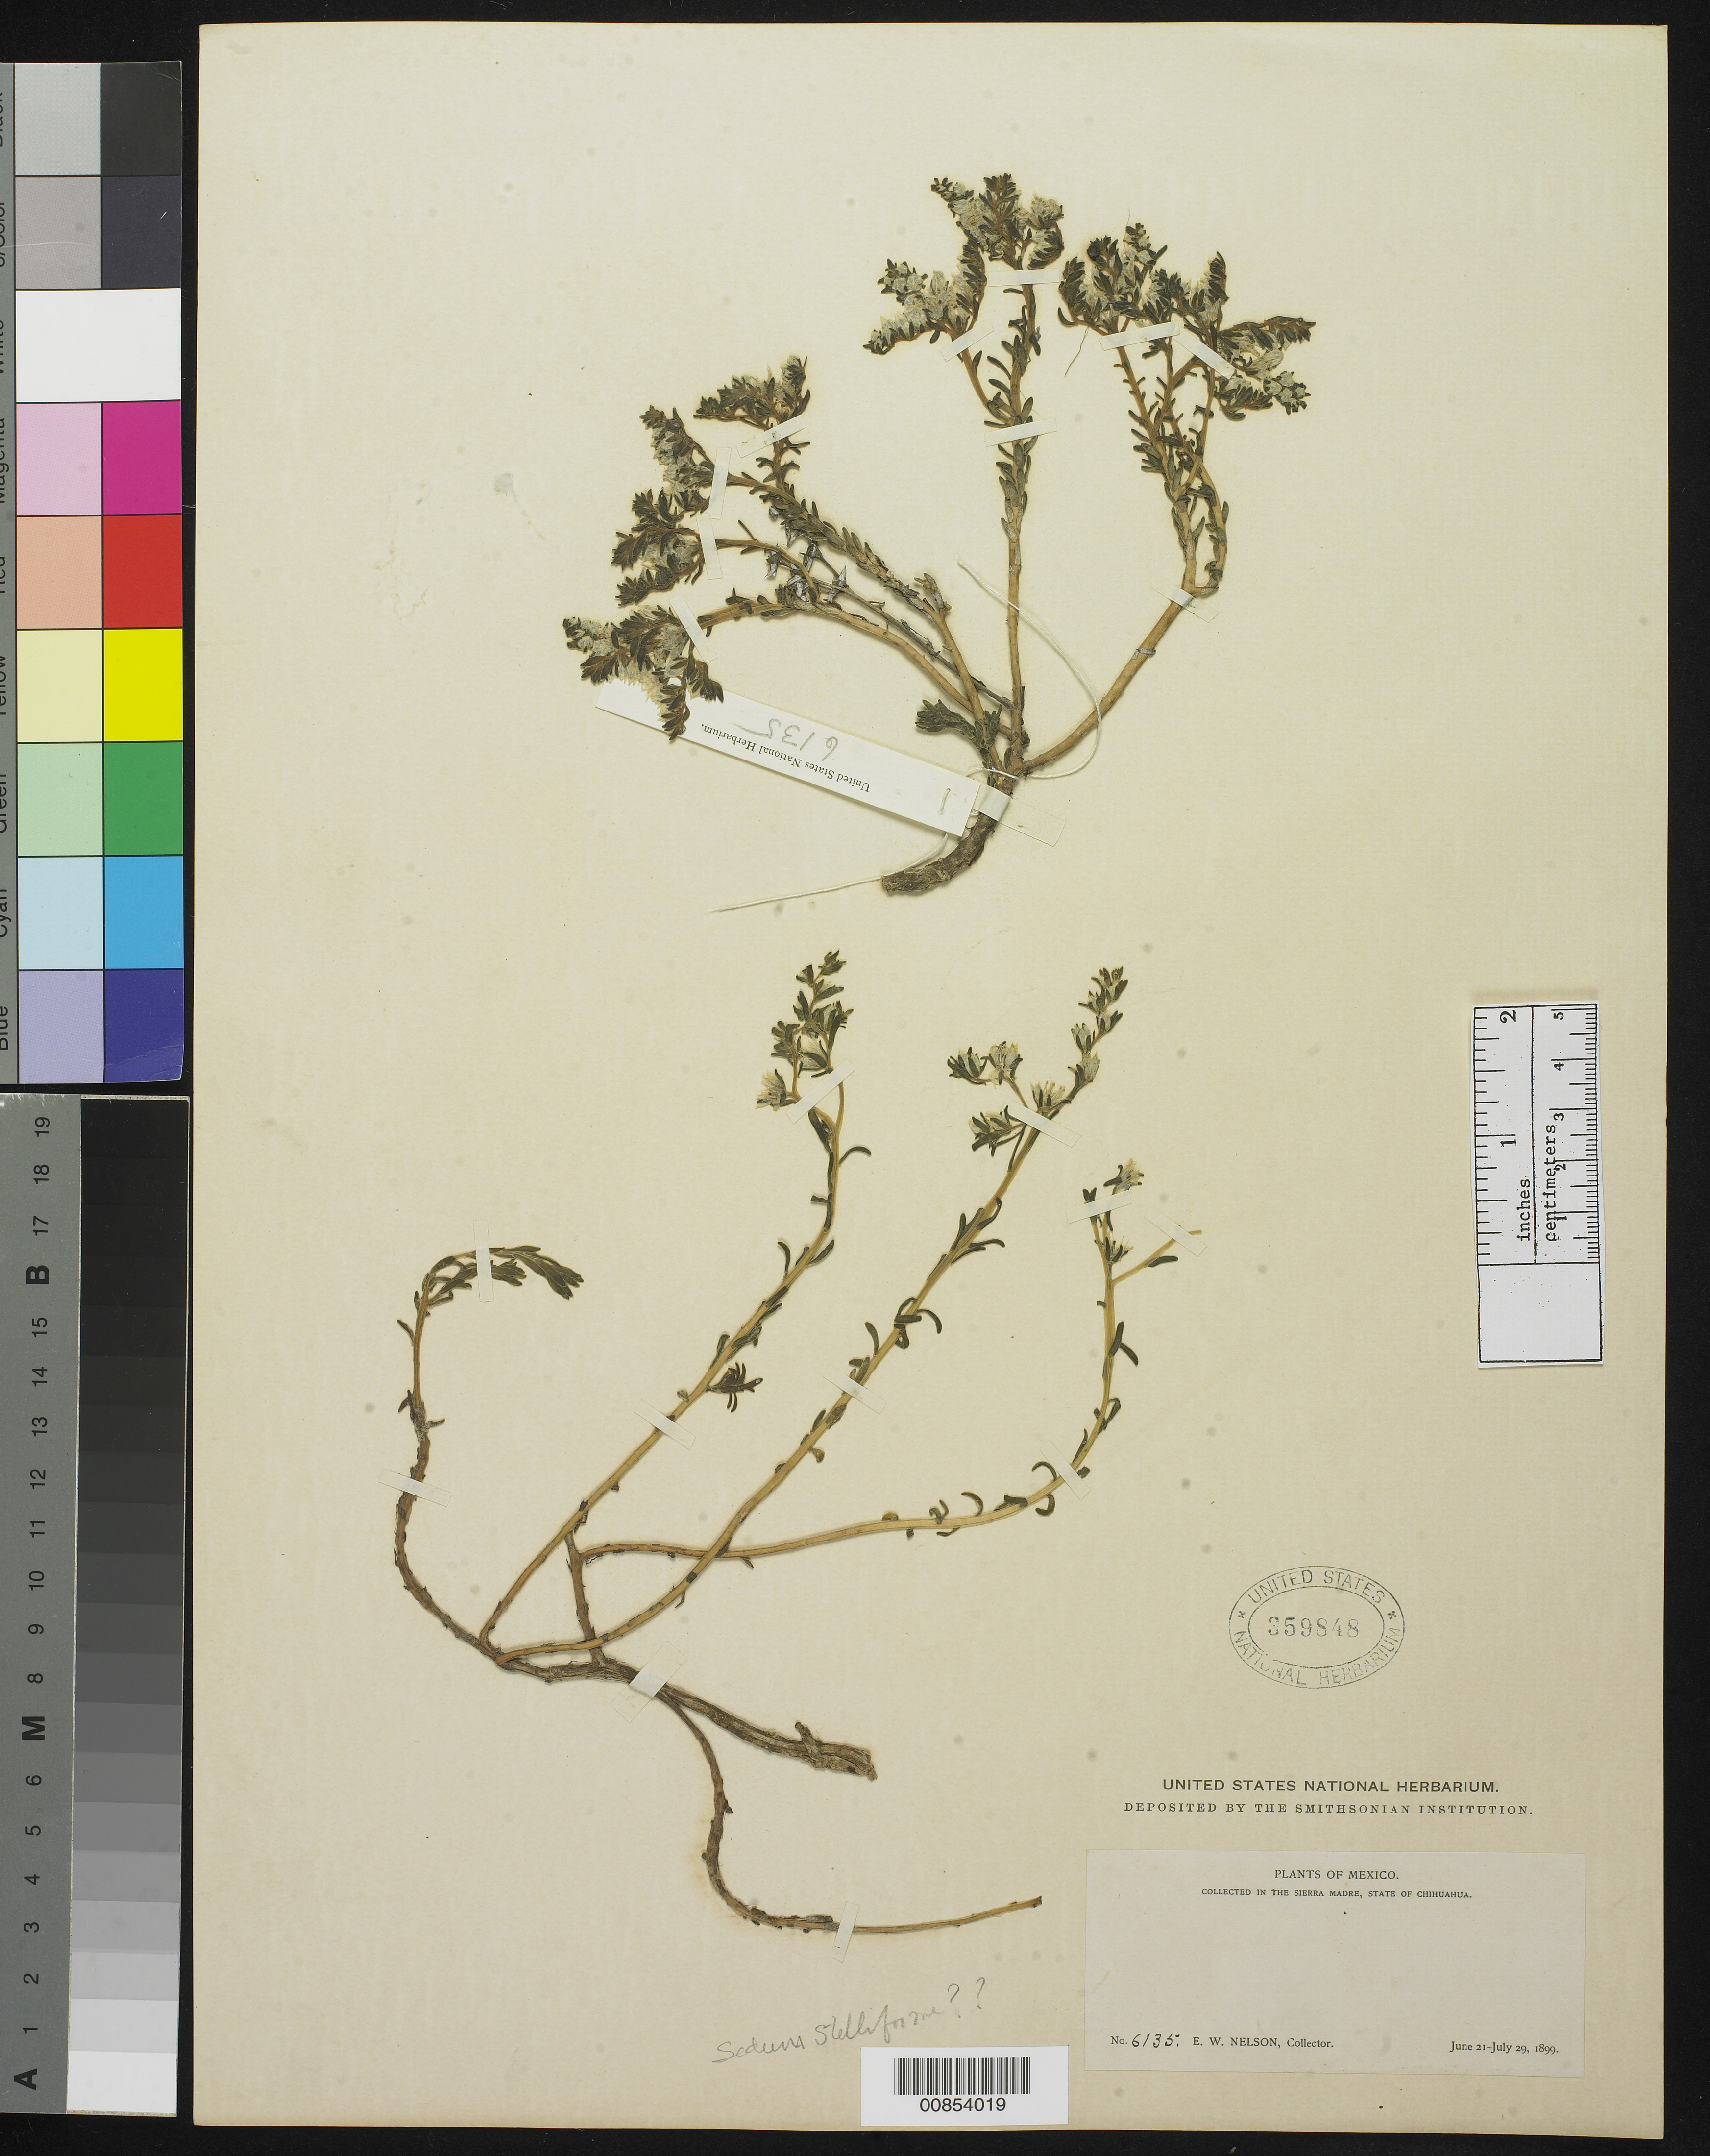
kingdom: Plantae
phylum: Tracheophyta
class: Magnoliopsida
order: Saxifragales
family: Crassulaceae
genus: Sedum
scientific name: Sedum stelliforme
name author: S. Watson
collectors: E. W. Nelson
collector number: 6135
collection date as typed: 21 Jun 1899 to 29 Jul 1899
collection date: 1899-06-21/1899-07-29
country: Mexico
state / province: Chihuahua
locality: Sierra Madre, Chihuahua.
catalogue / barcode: US 359848